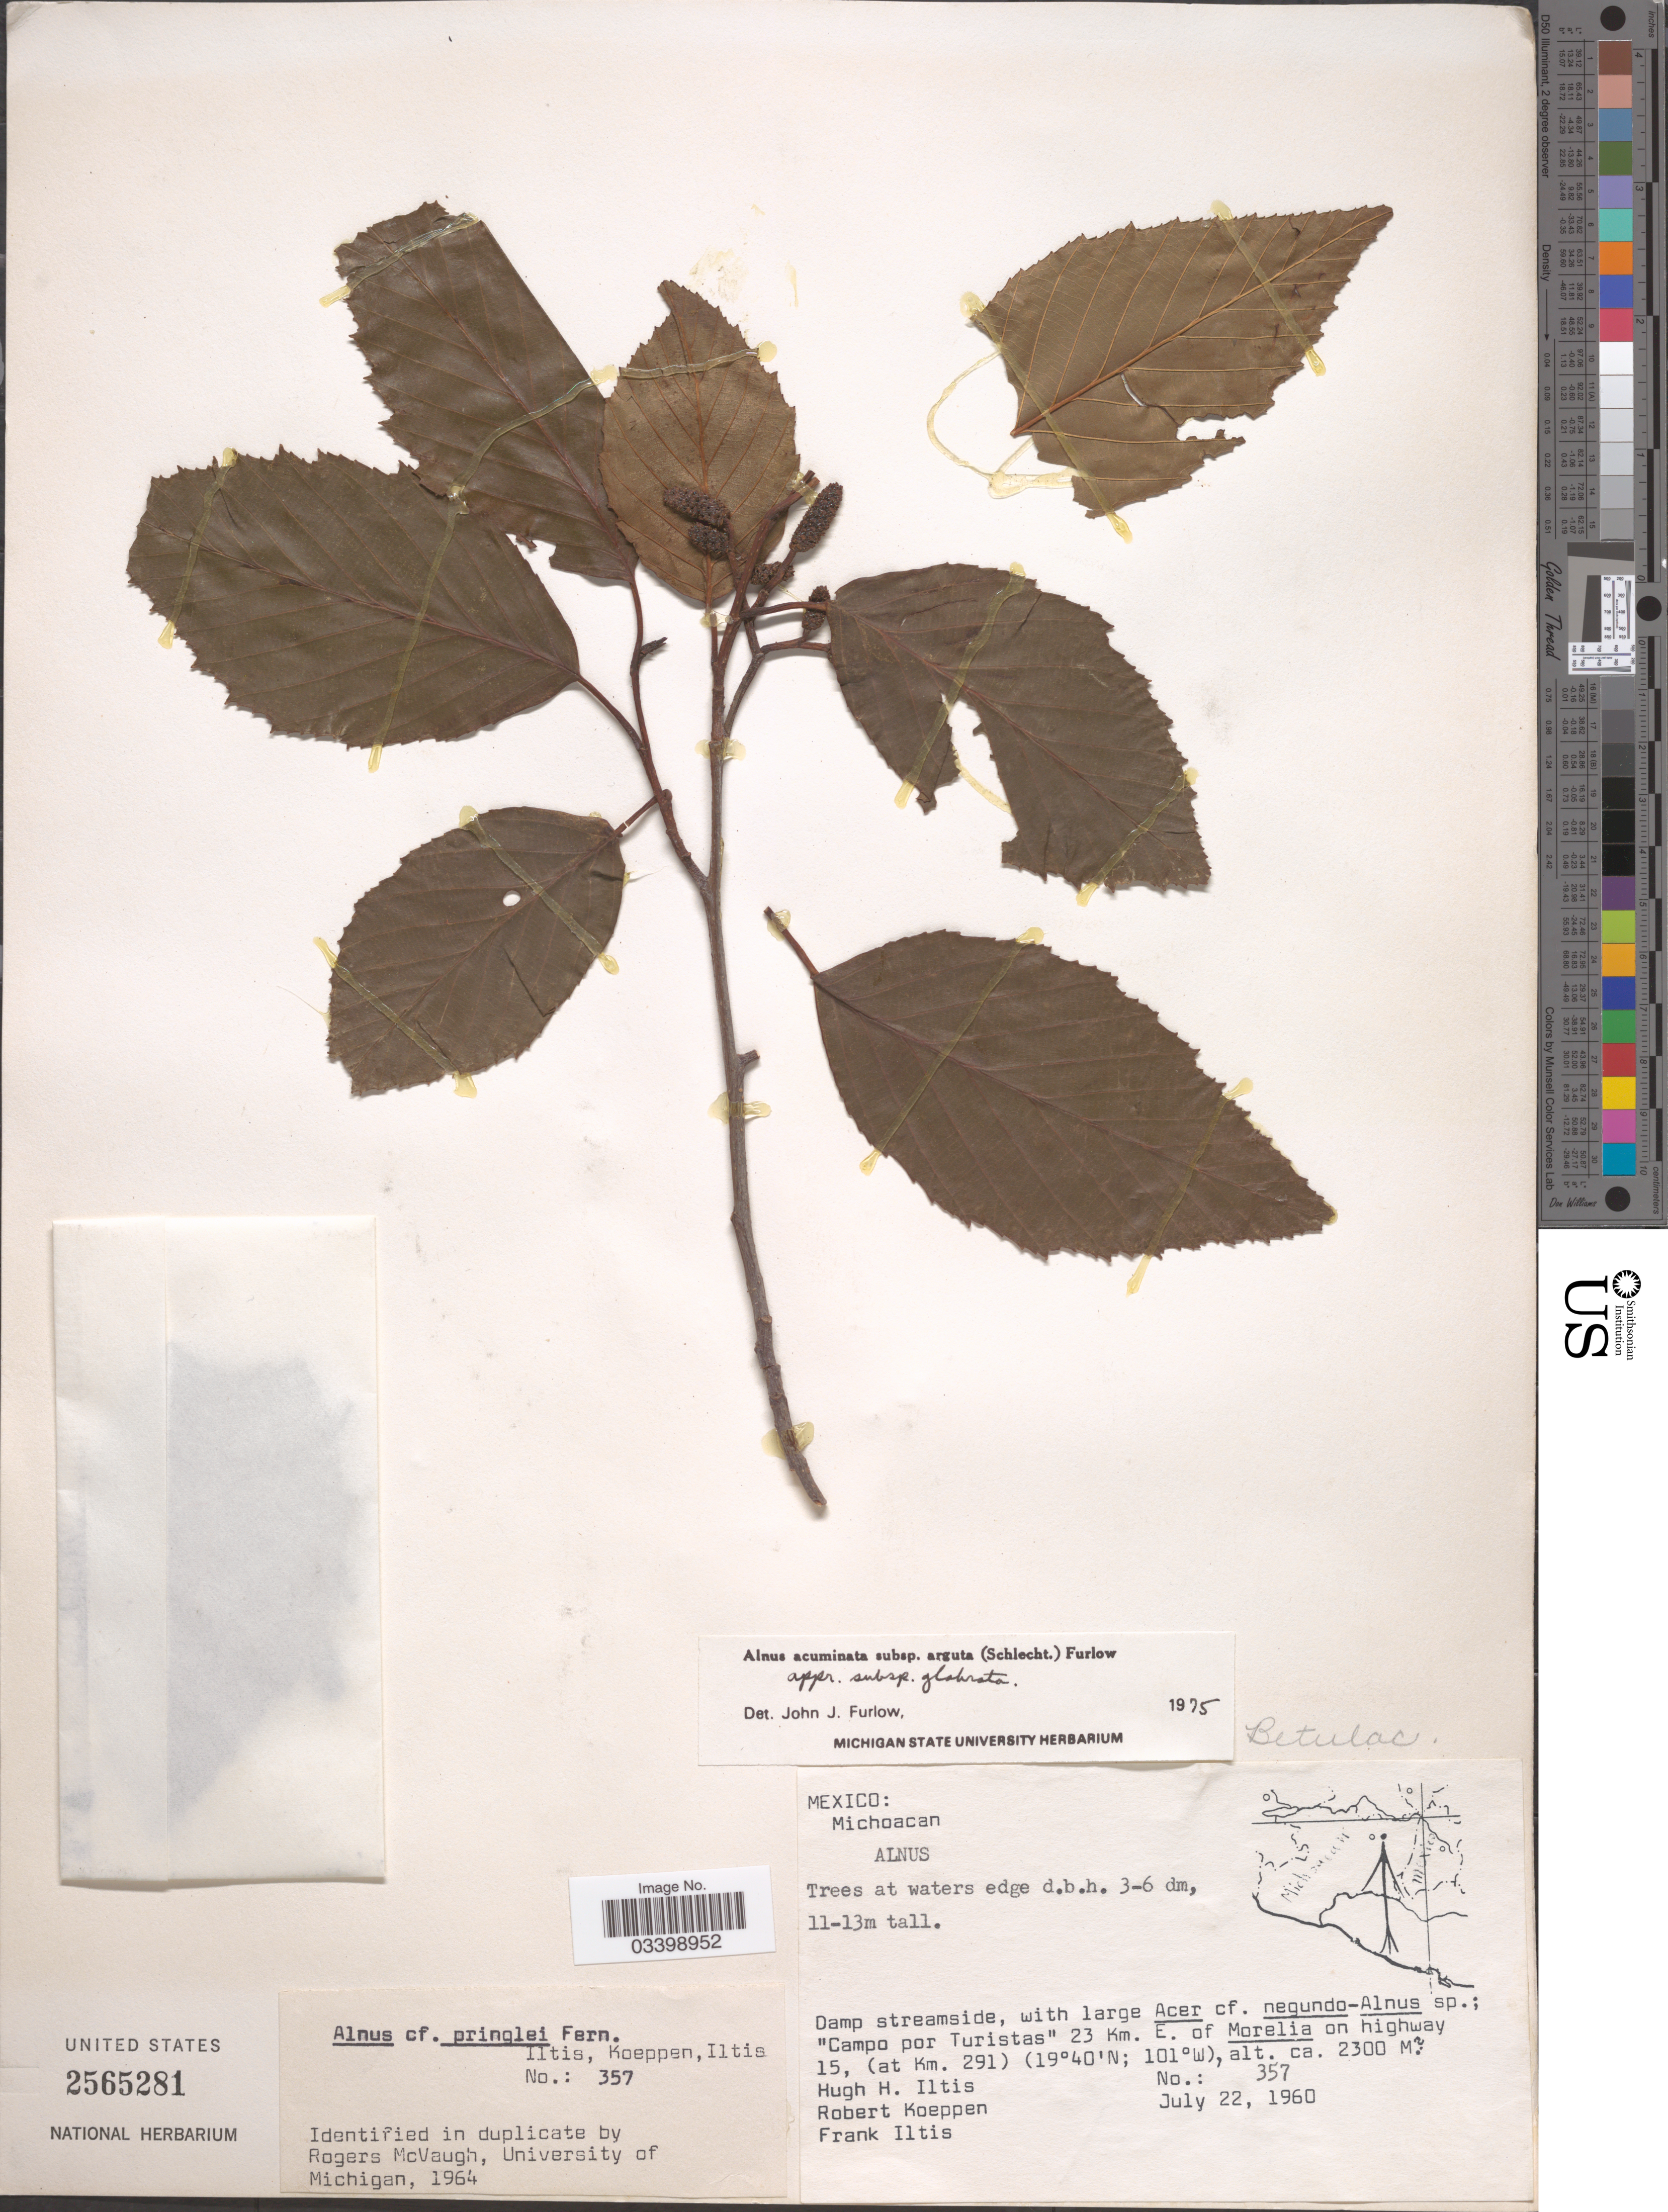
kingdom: Plantae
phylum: Tracheophyta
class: Magnoliopsida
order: Fagales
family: Betulaceae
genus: Alnus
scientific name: Alnus acuminata subsp. arguta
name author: (Schltdl.) Furlow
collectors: H. Iltis, R. C. Koeppen & F. S. Iltis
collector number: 357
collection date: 1960-07-22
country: Mexico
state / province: Michoacán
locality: Campo por Turistas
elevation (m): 2300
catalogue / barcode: US 2565281